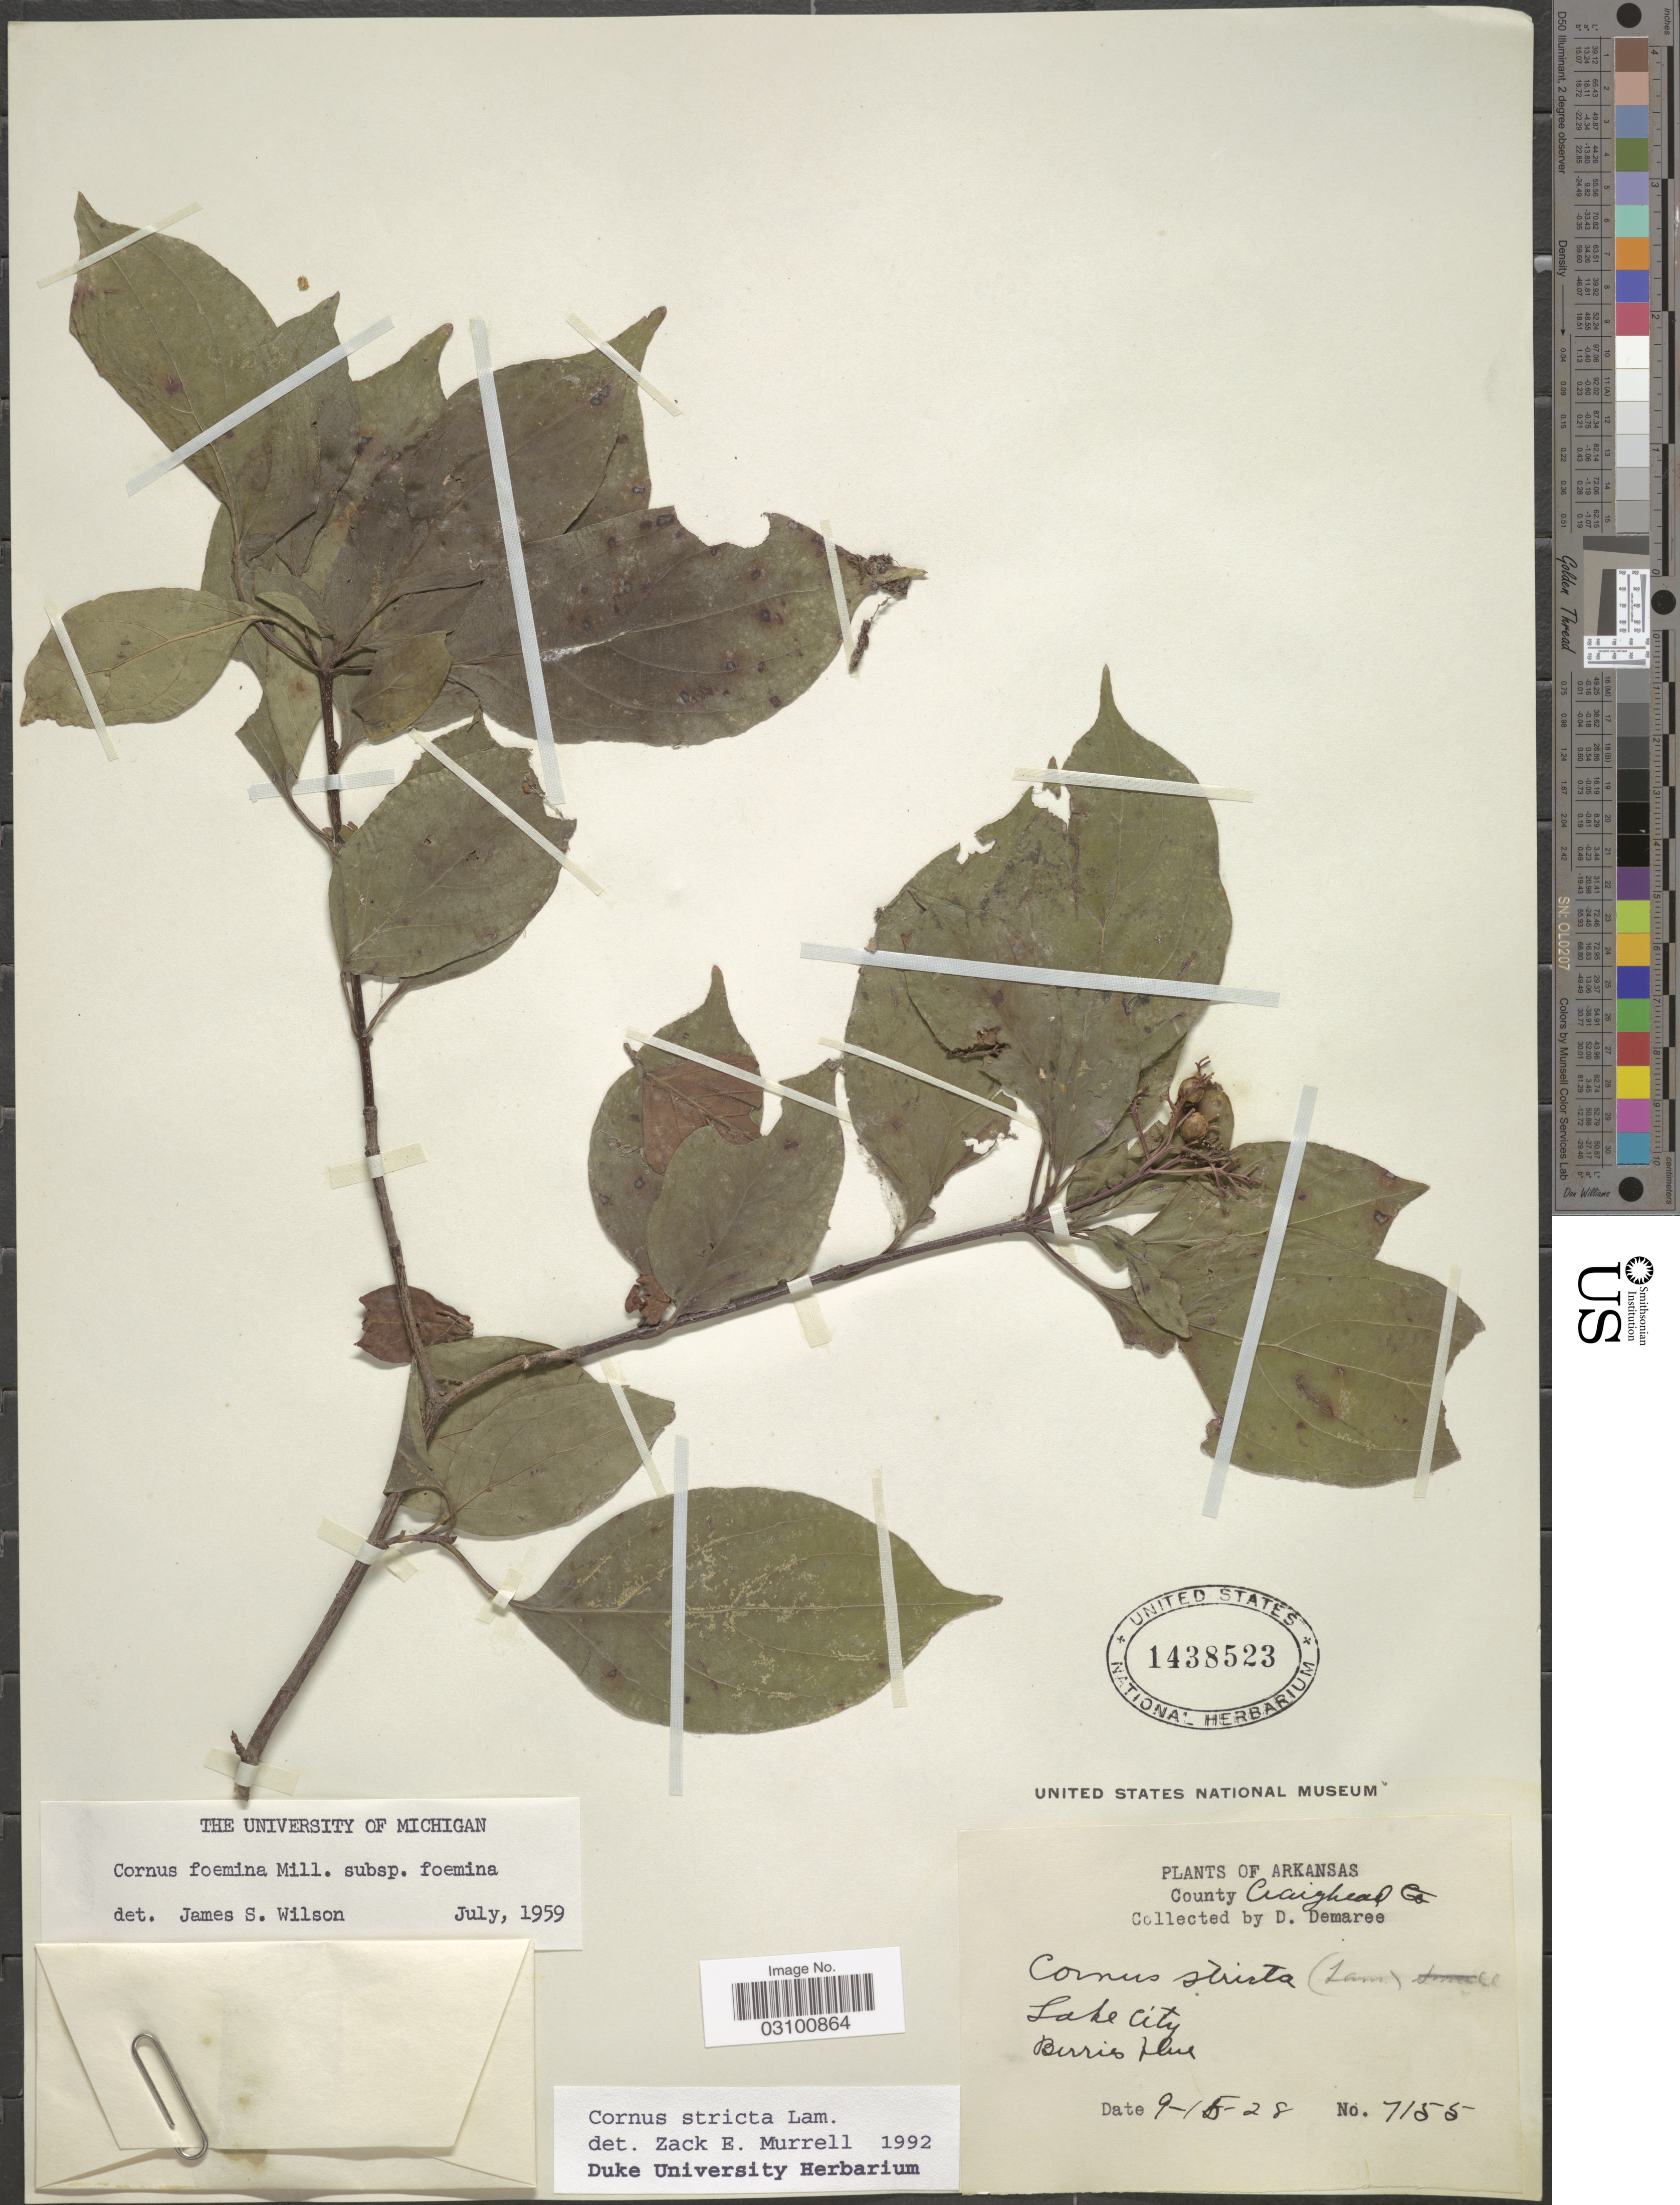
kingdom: Plantae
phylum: Tracheophyta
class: Magnoliopsida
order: Cornales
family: Cornaceae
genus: Cornus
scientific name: Cornus stricta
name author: Lam.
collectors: D. Demaree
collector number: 7155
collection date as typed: Transcribed d/m/y: 15/9/28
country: United States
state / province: Arkansas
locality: County Craighead. Lake City.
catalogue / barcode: US 1438523